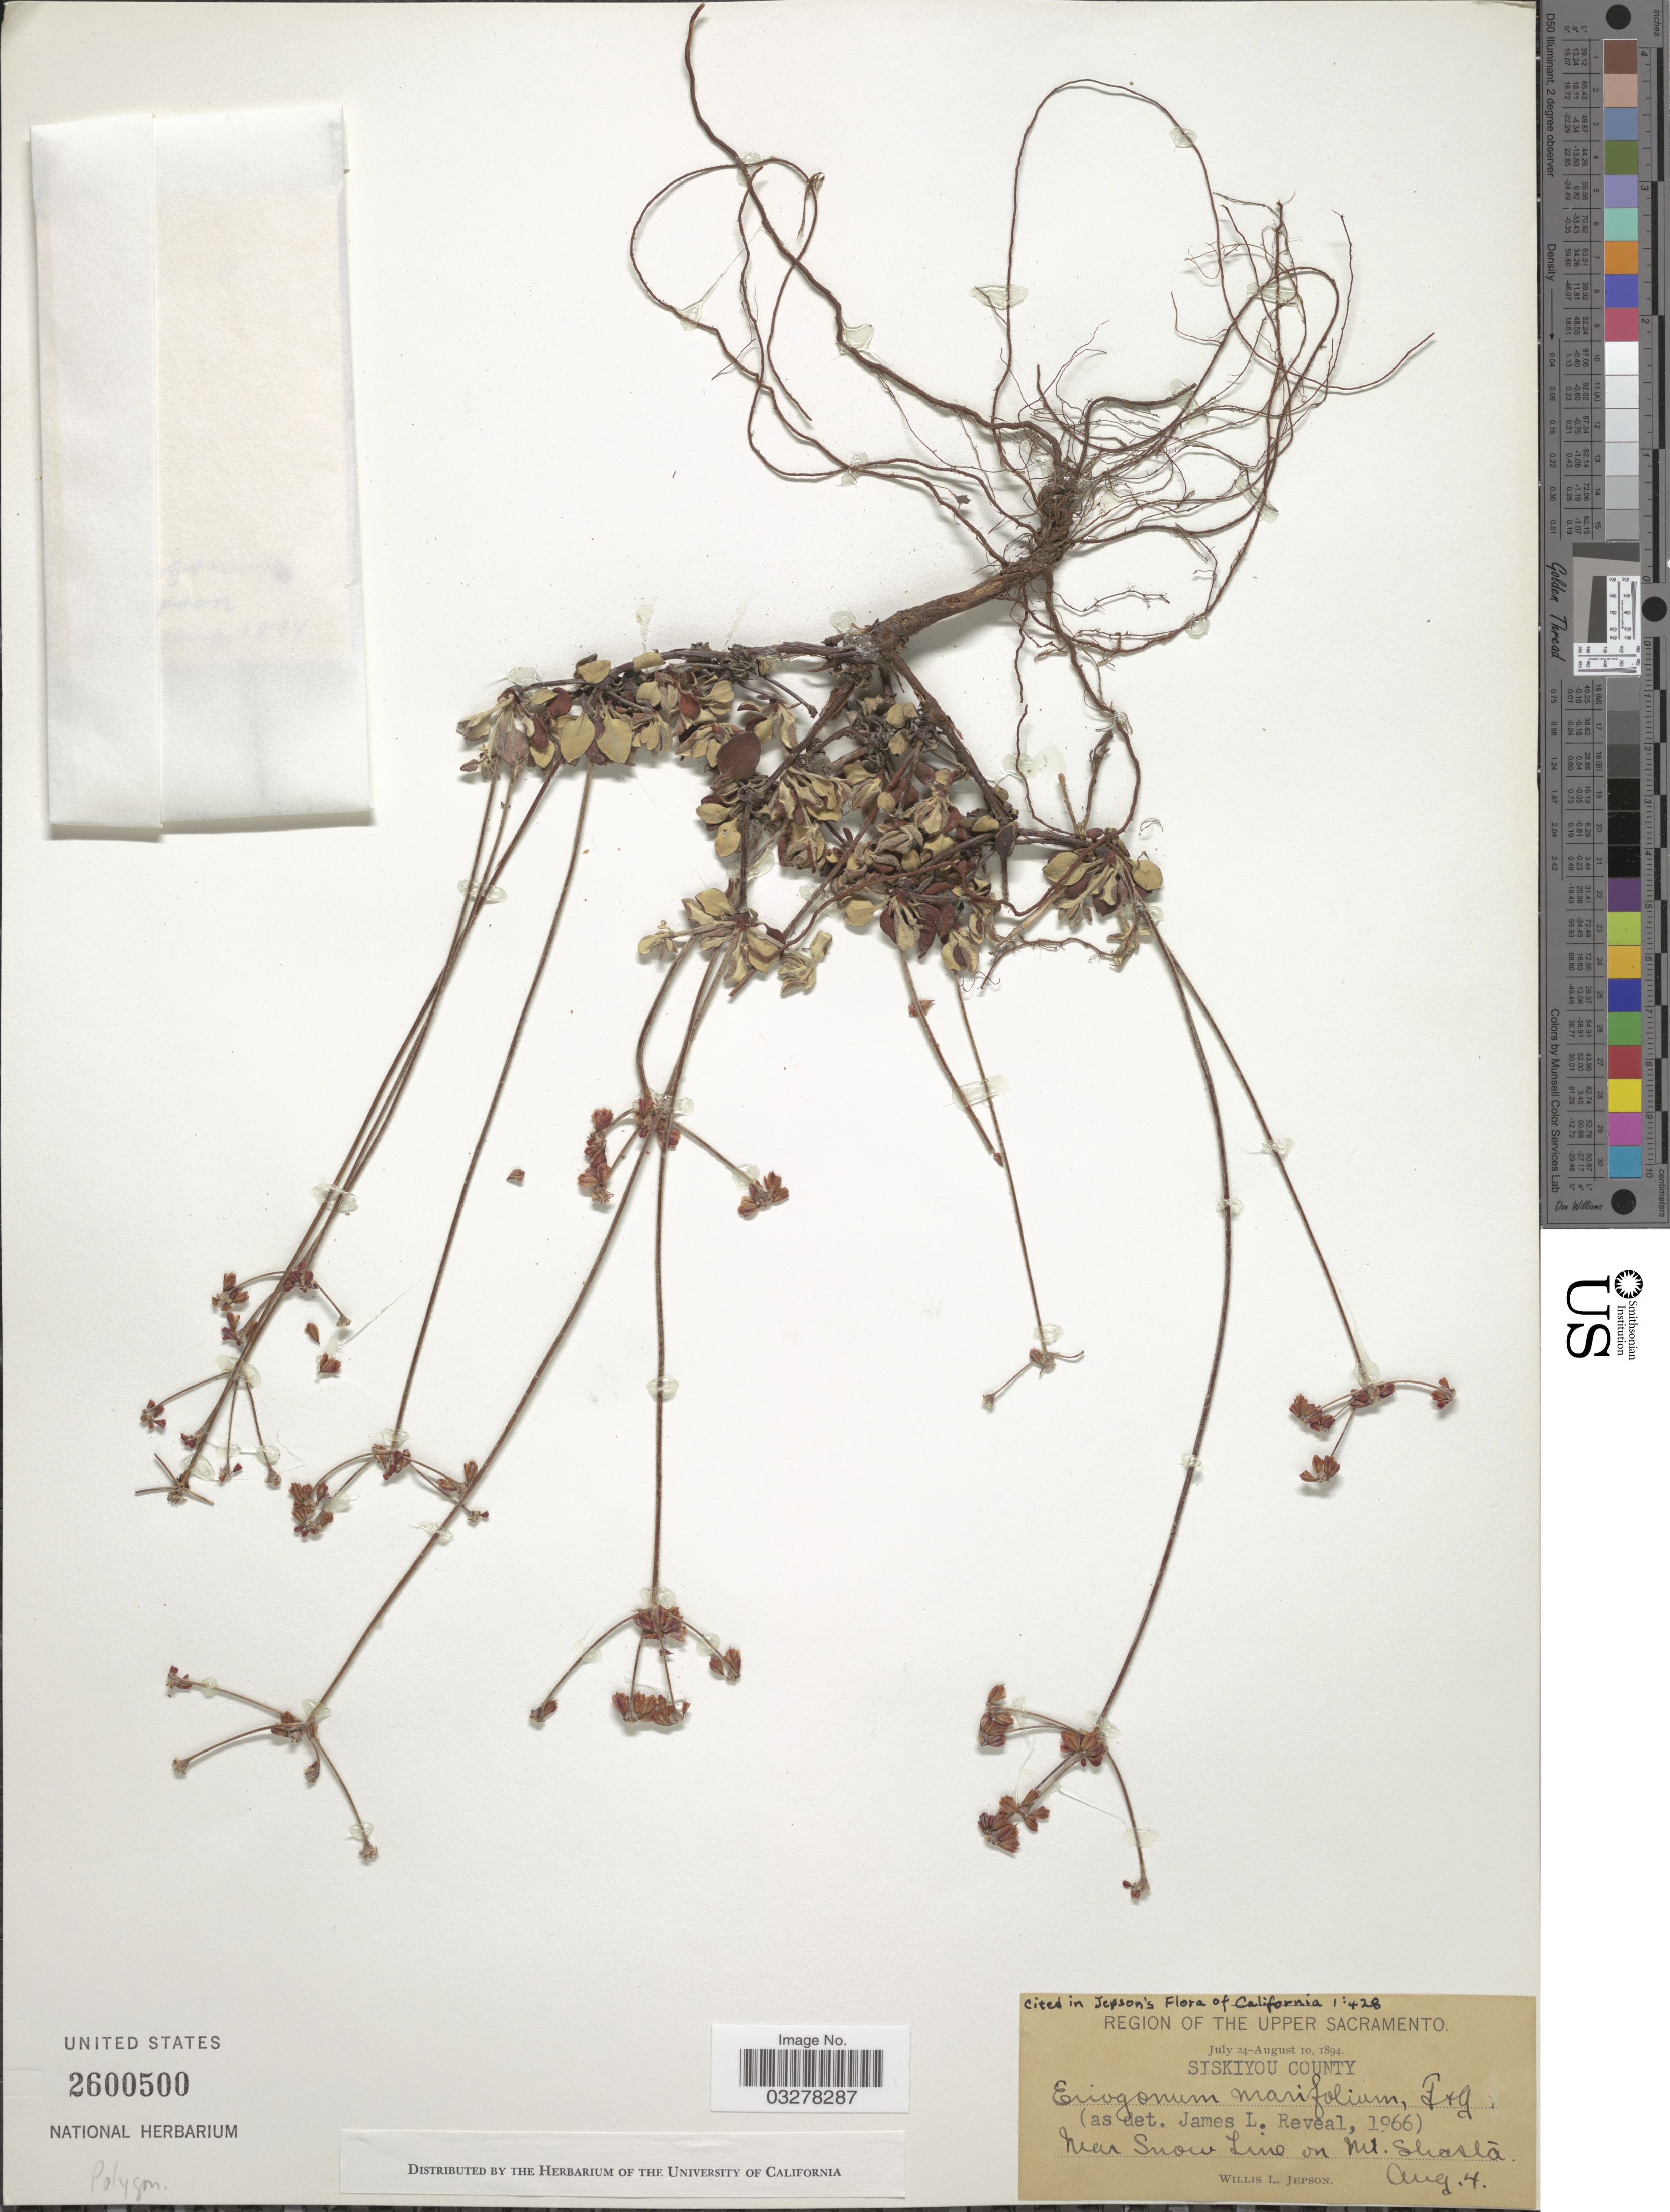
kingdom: Plantae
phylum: Tracheophyta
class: Magnoliopsida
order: Caryophyllales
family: Polygonaceae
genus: Eriogonum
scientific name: Eriogonum marifolium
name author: Torr. & A. Gray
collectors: W. L. Jepson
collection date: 1894-08-04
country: United States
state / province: California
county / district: Sacramento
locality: Region of the Upper Sacramento. Near Snow Line on Mt. Shasta.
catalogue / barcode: US 2600500